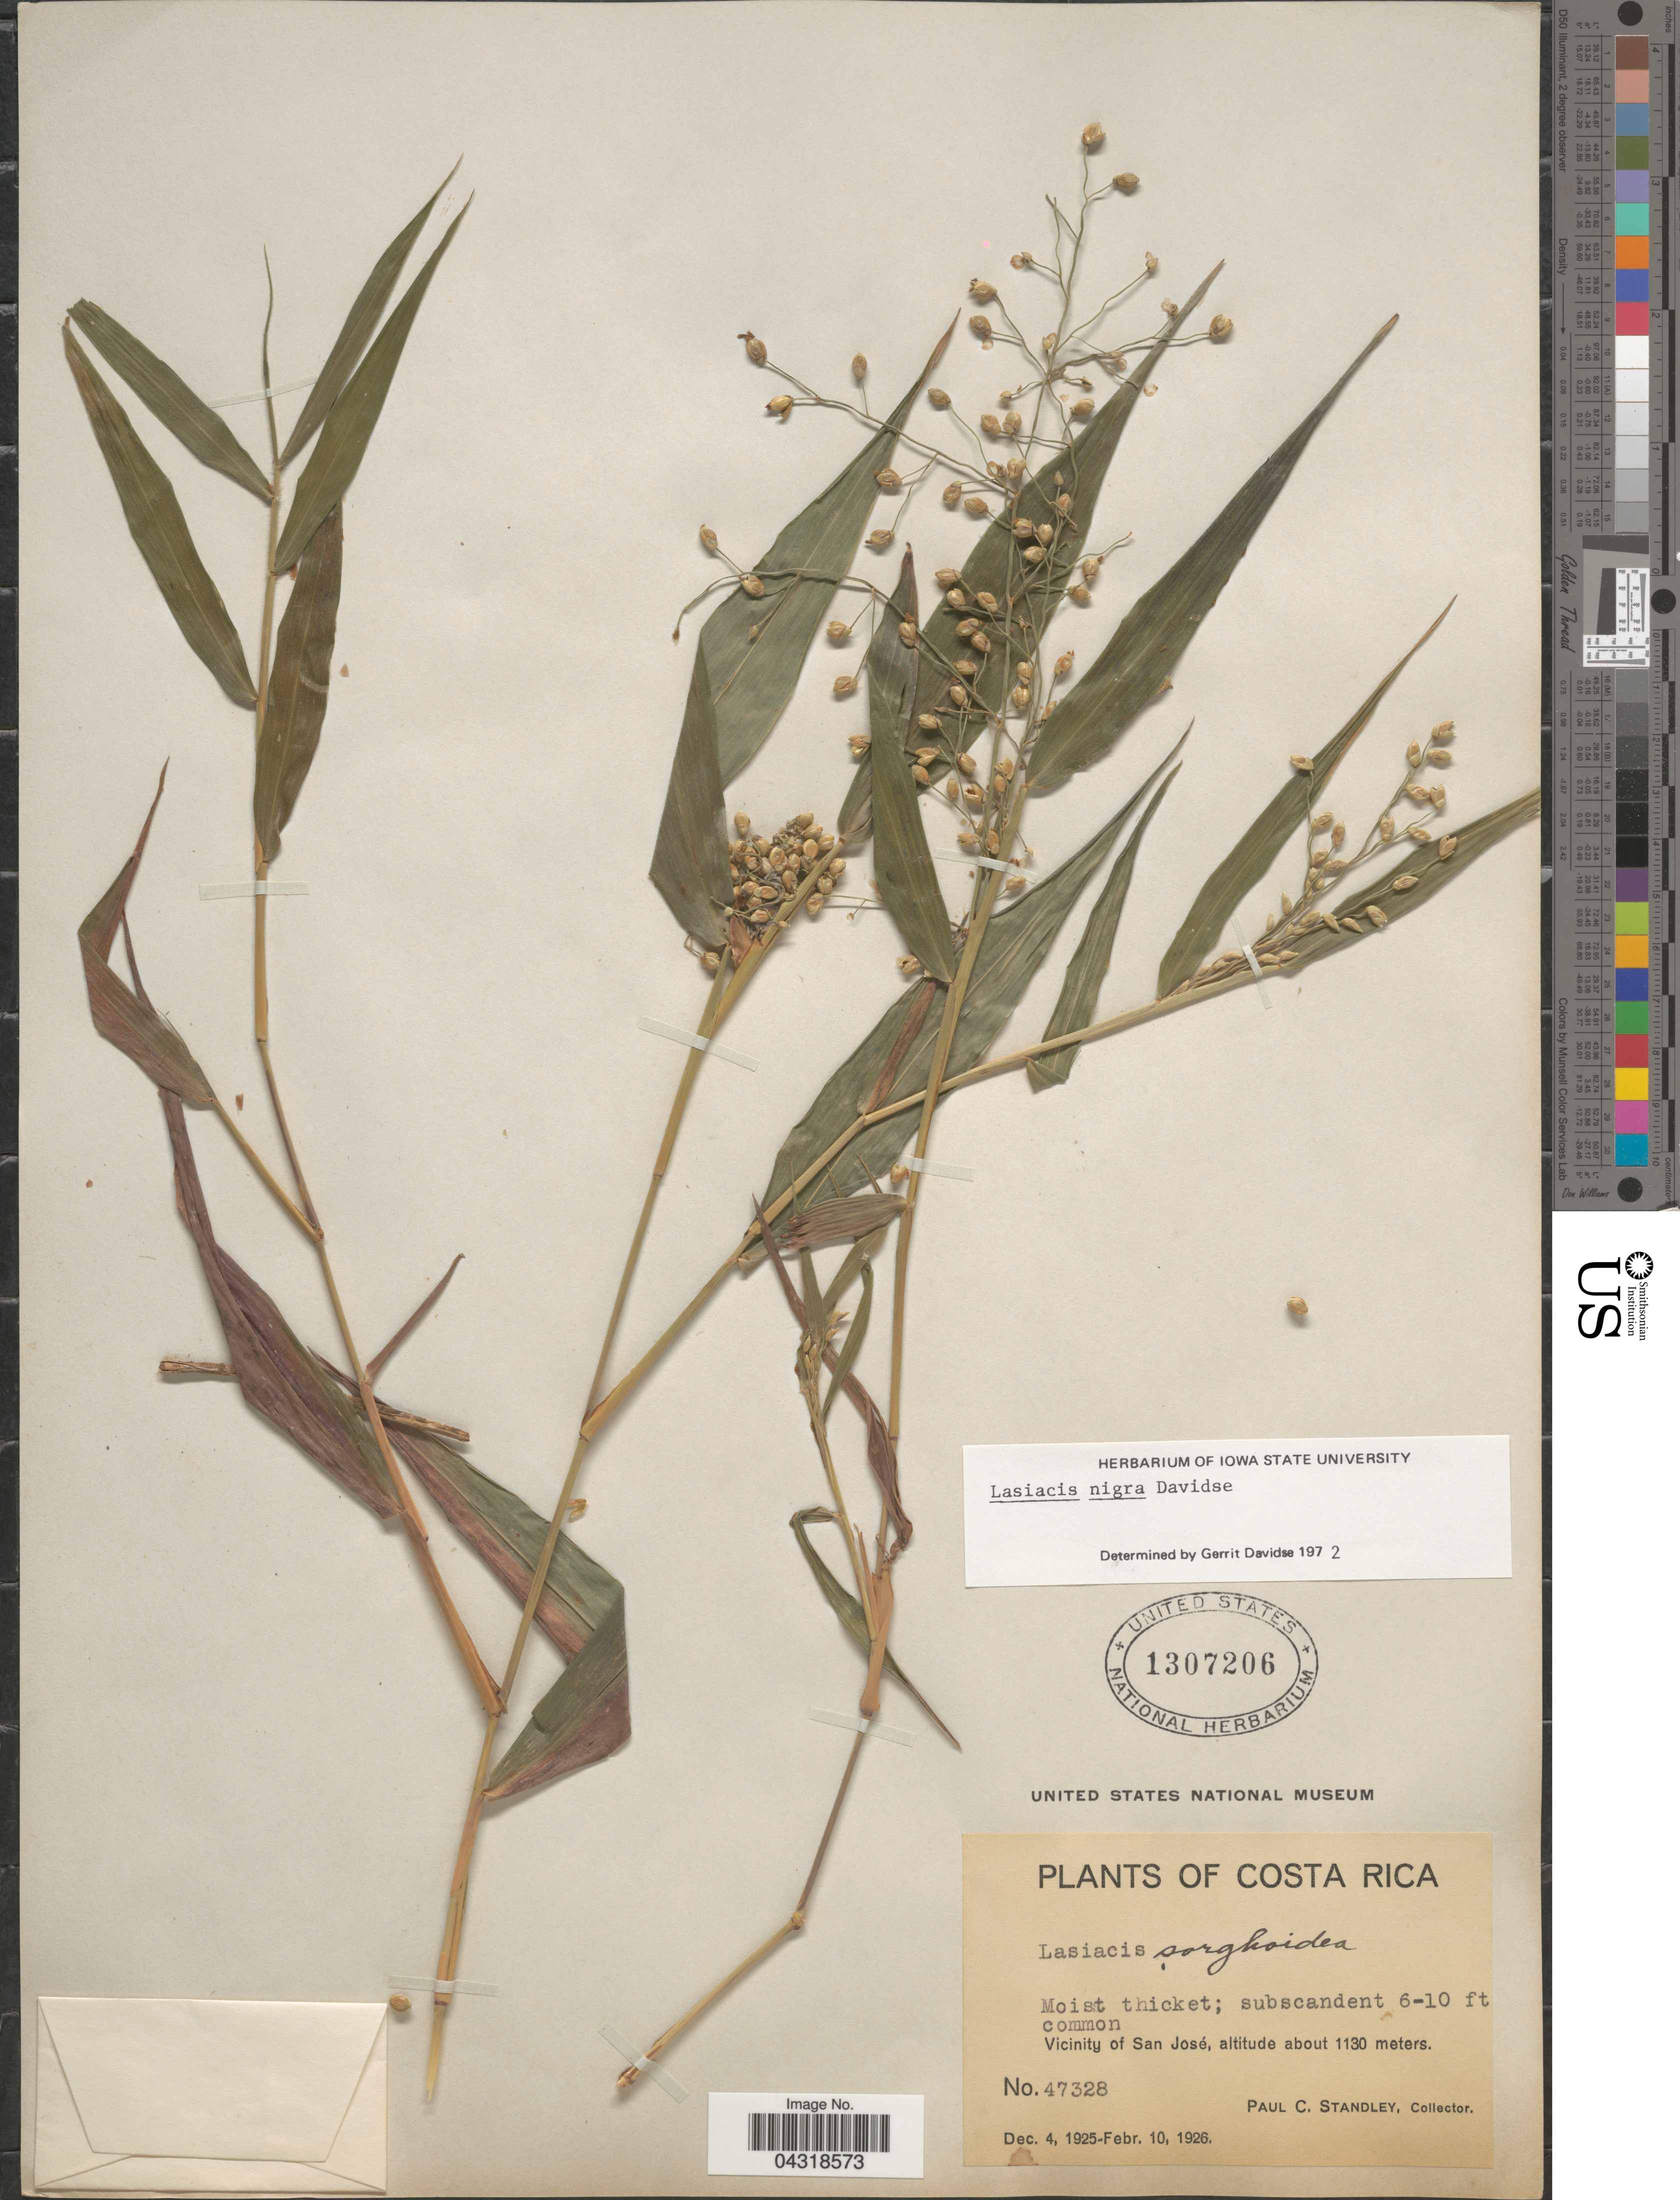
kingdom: Plantae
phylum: Tracheophyta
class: Liliopsida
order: Poales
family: Poaceae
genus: Lasiacis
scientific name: Lasiacis nigra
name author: Davidse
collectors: P. C. Standley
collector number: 47328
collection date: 1925-12-04/1926-02-10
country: Costa Rica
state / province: San José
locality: Vicinity of San José.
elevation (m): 1130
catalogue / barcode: US 1307206